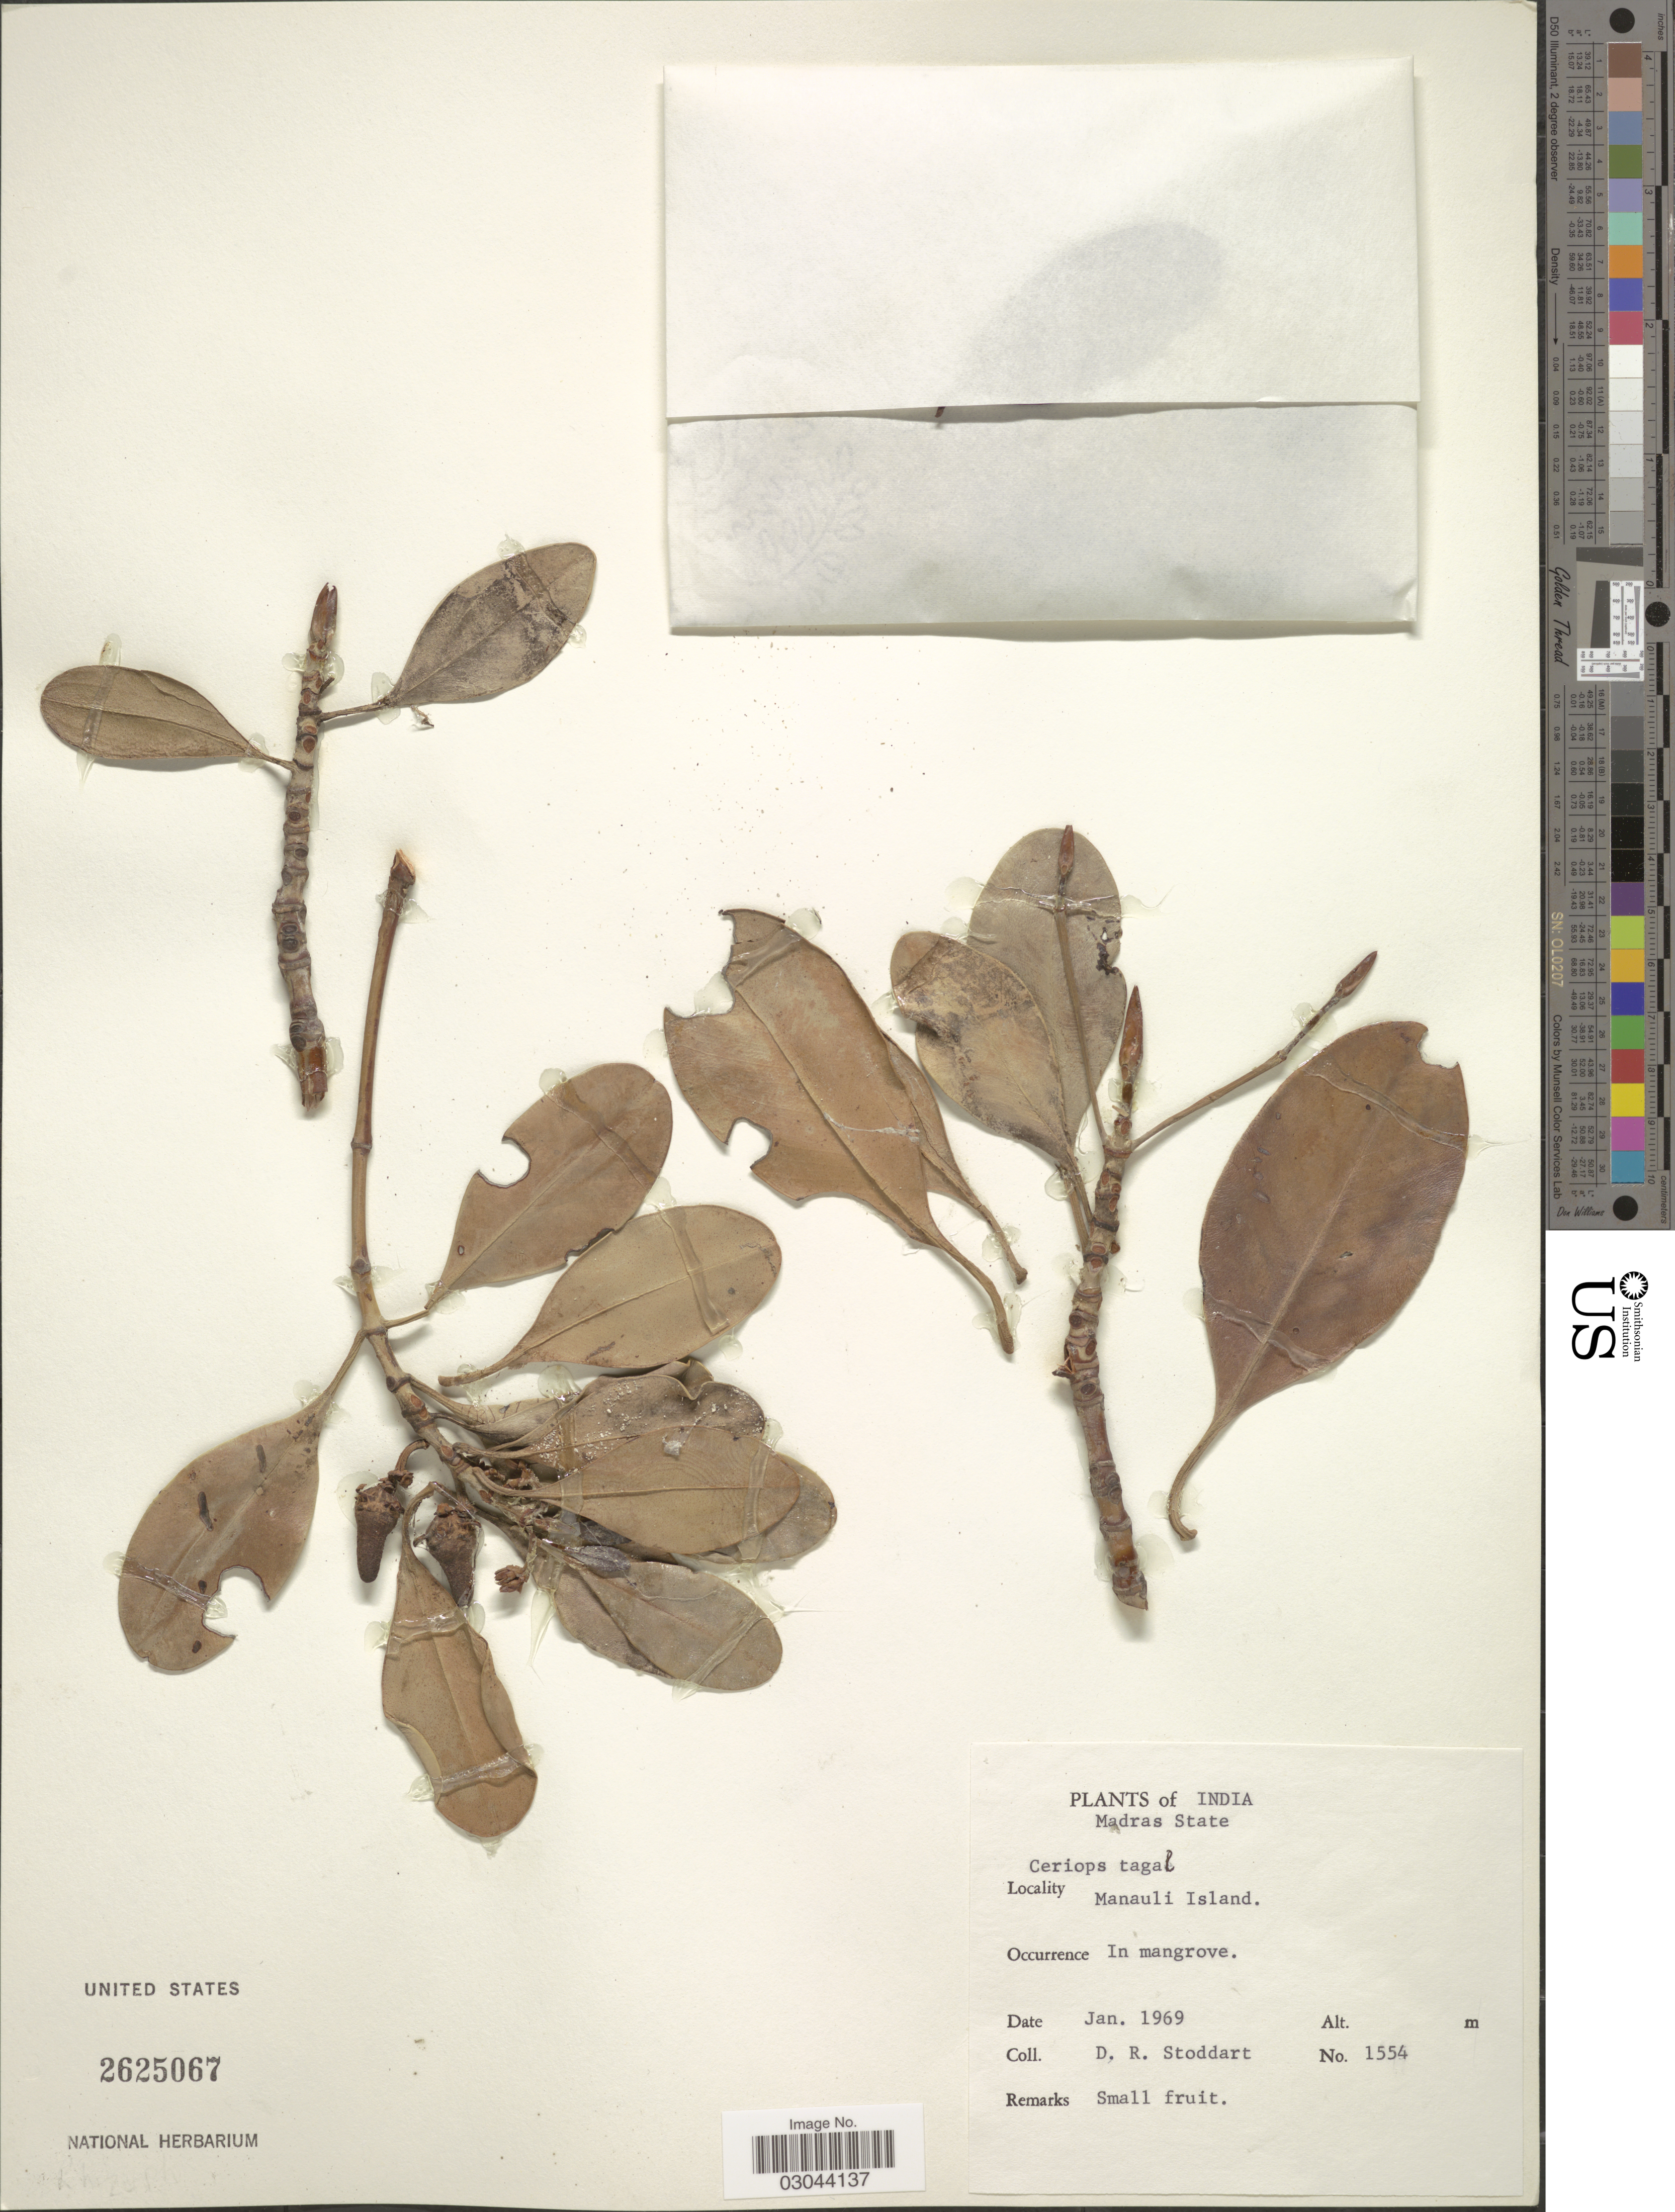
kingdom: Plantae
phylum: Tracheophyta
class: Magnoliopsida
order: Malpighiales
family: Rhizophoraceae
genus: Ceriops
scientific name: Ceriops tagal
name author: (Perr.) C.B. Rob.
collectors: D. R. Stoddart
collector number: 1554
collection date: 1969-01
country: India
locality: Madras State. Manauli Island.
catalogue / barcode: US 2625067